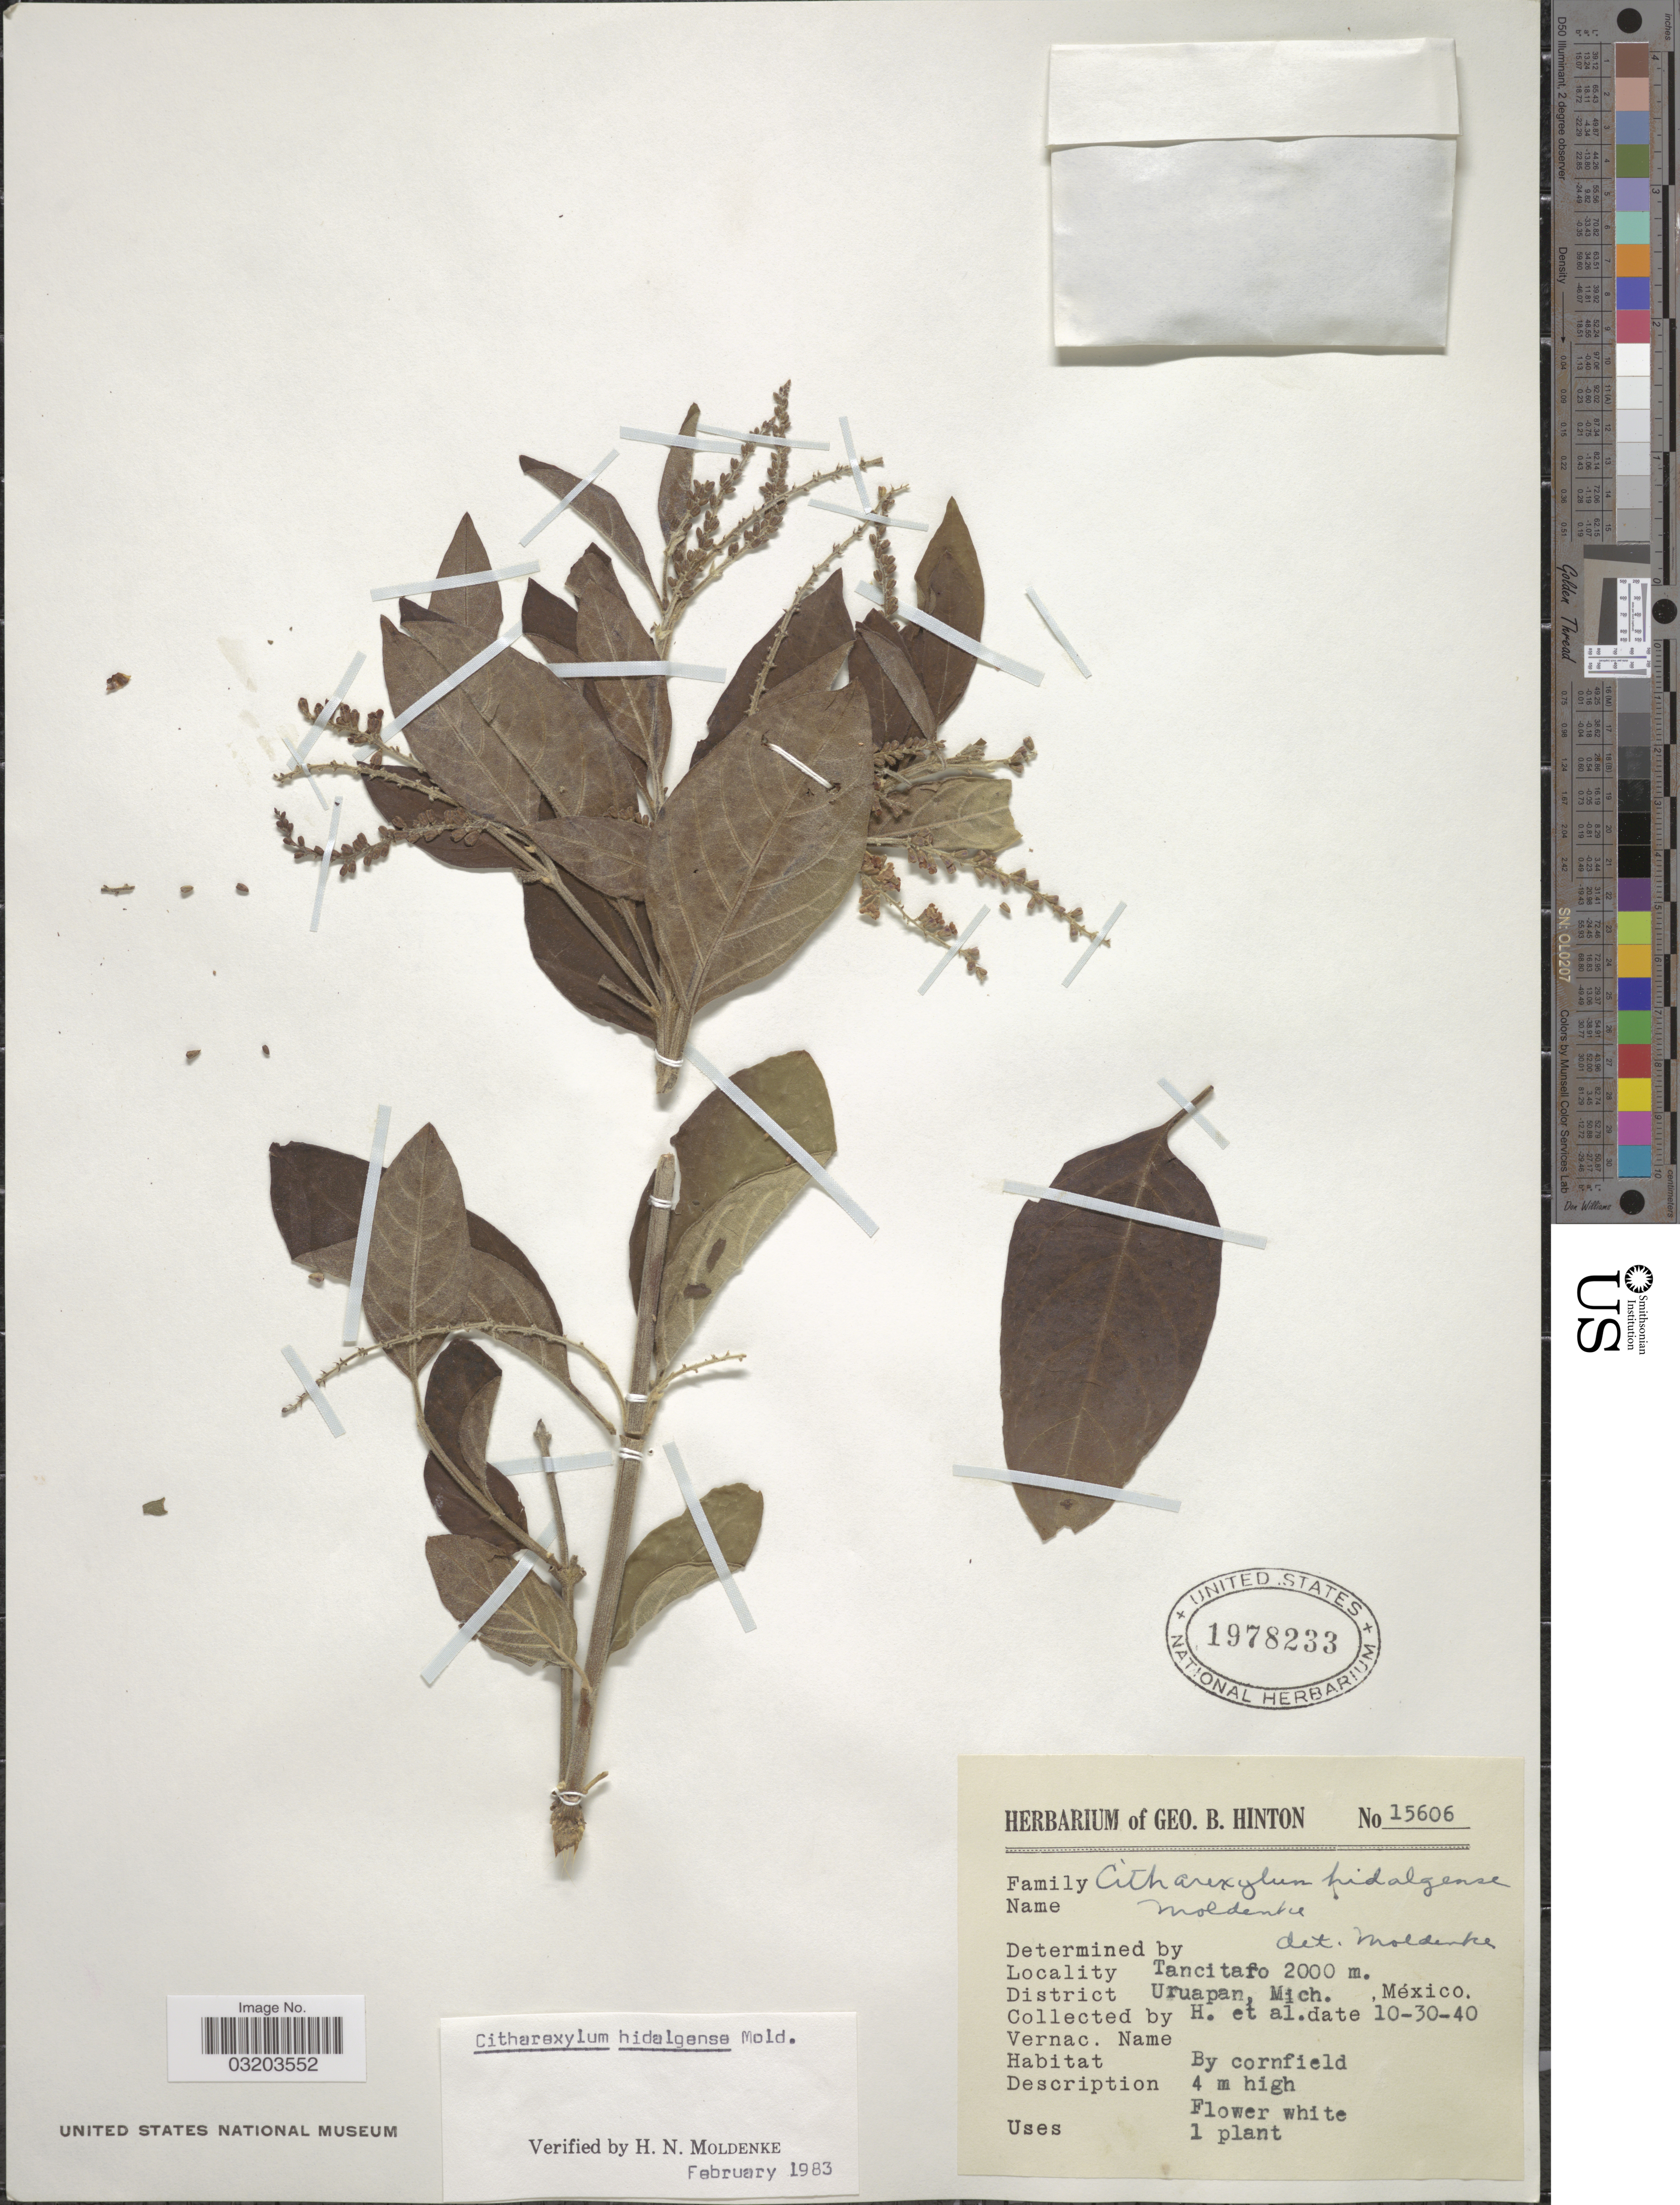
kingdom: Plantae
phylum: Tracheophyta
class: Magnoliopsida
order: Lamiales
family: Verbenaceae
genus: Citharexylum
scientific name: Citharexylum hidalgense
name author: Moldenke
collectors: G. B. Hinton & et al.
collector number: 15606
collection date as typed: Transcribed d/m/y: 30/10/40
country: Mexico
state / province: Michoacán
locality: Tencitaro. District Uruapan, Mich. By cornfield.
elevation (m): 2000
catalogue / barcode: US 1978233